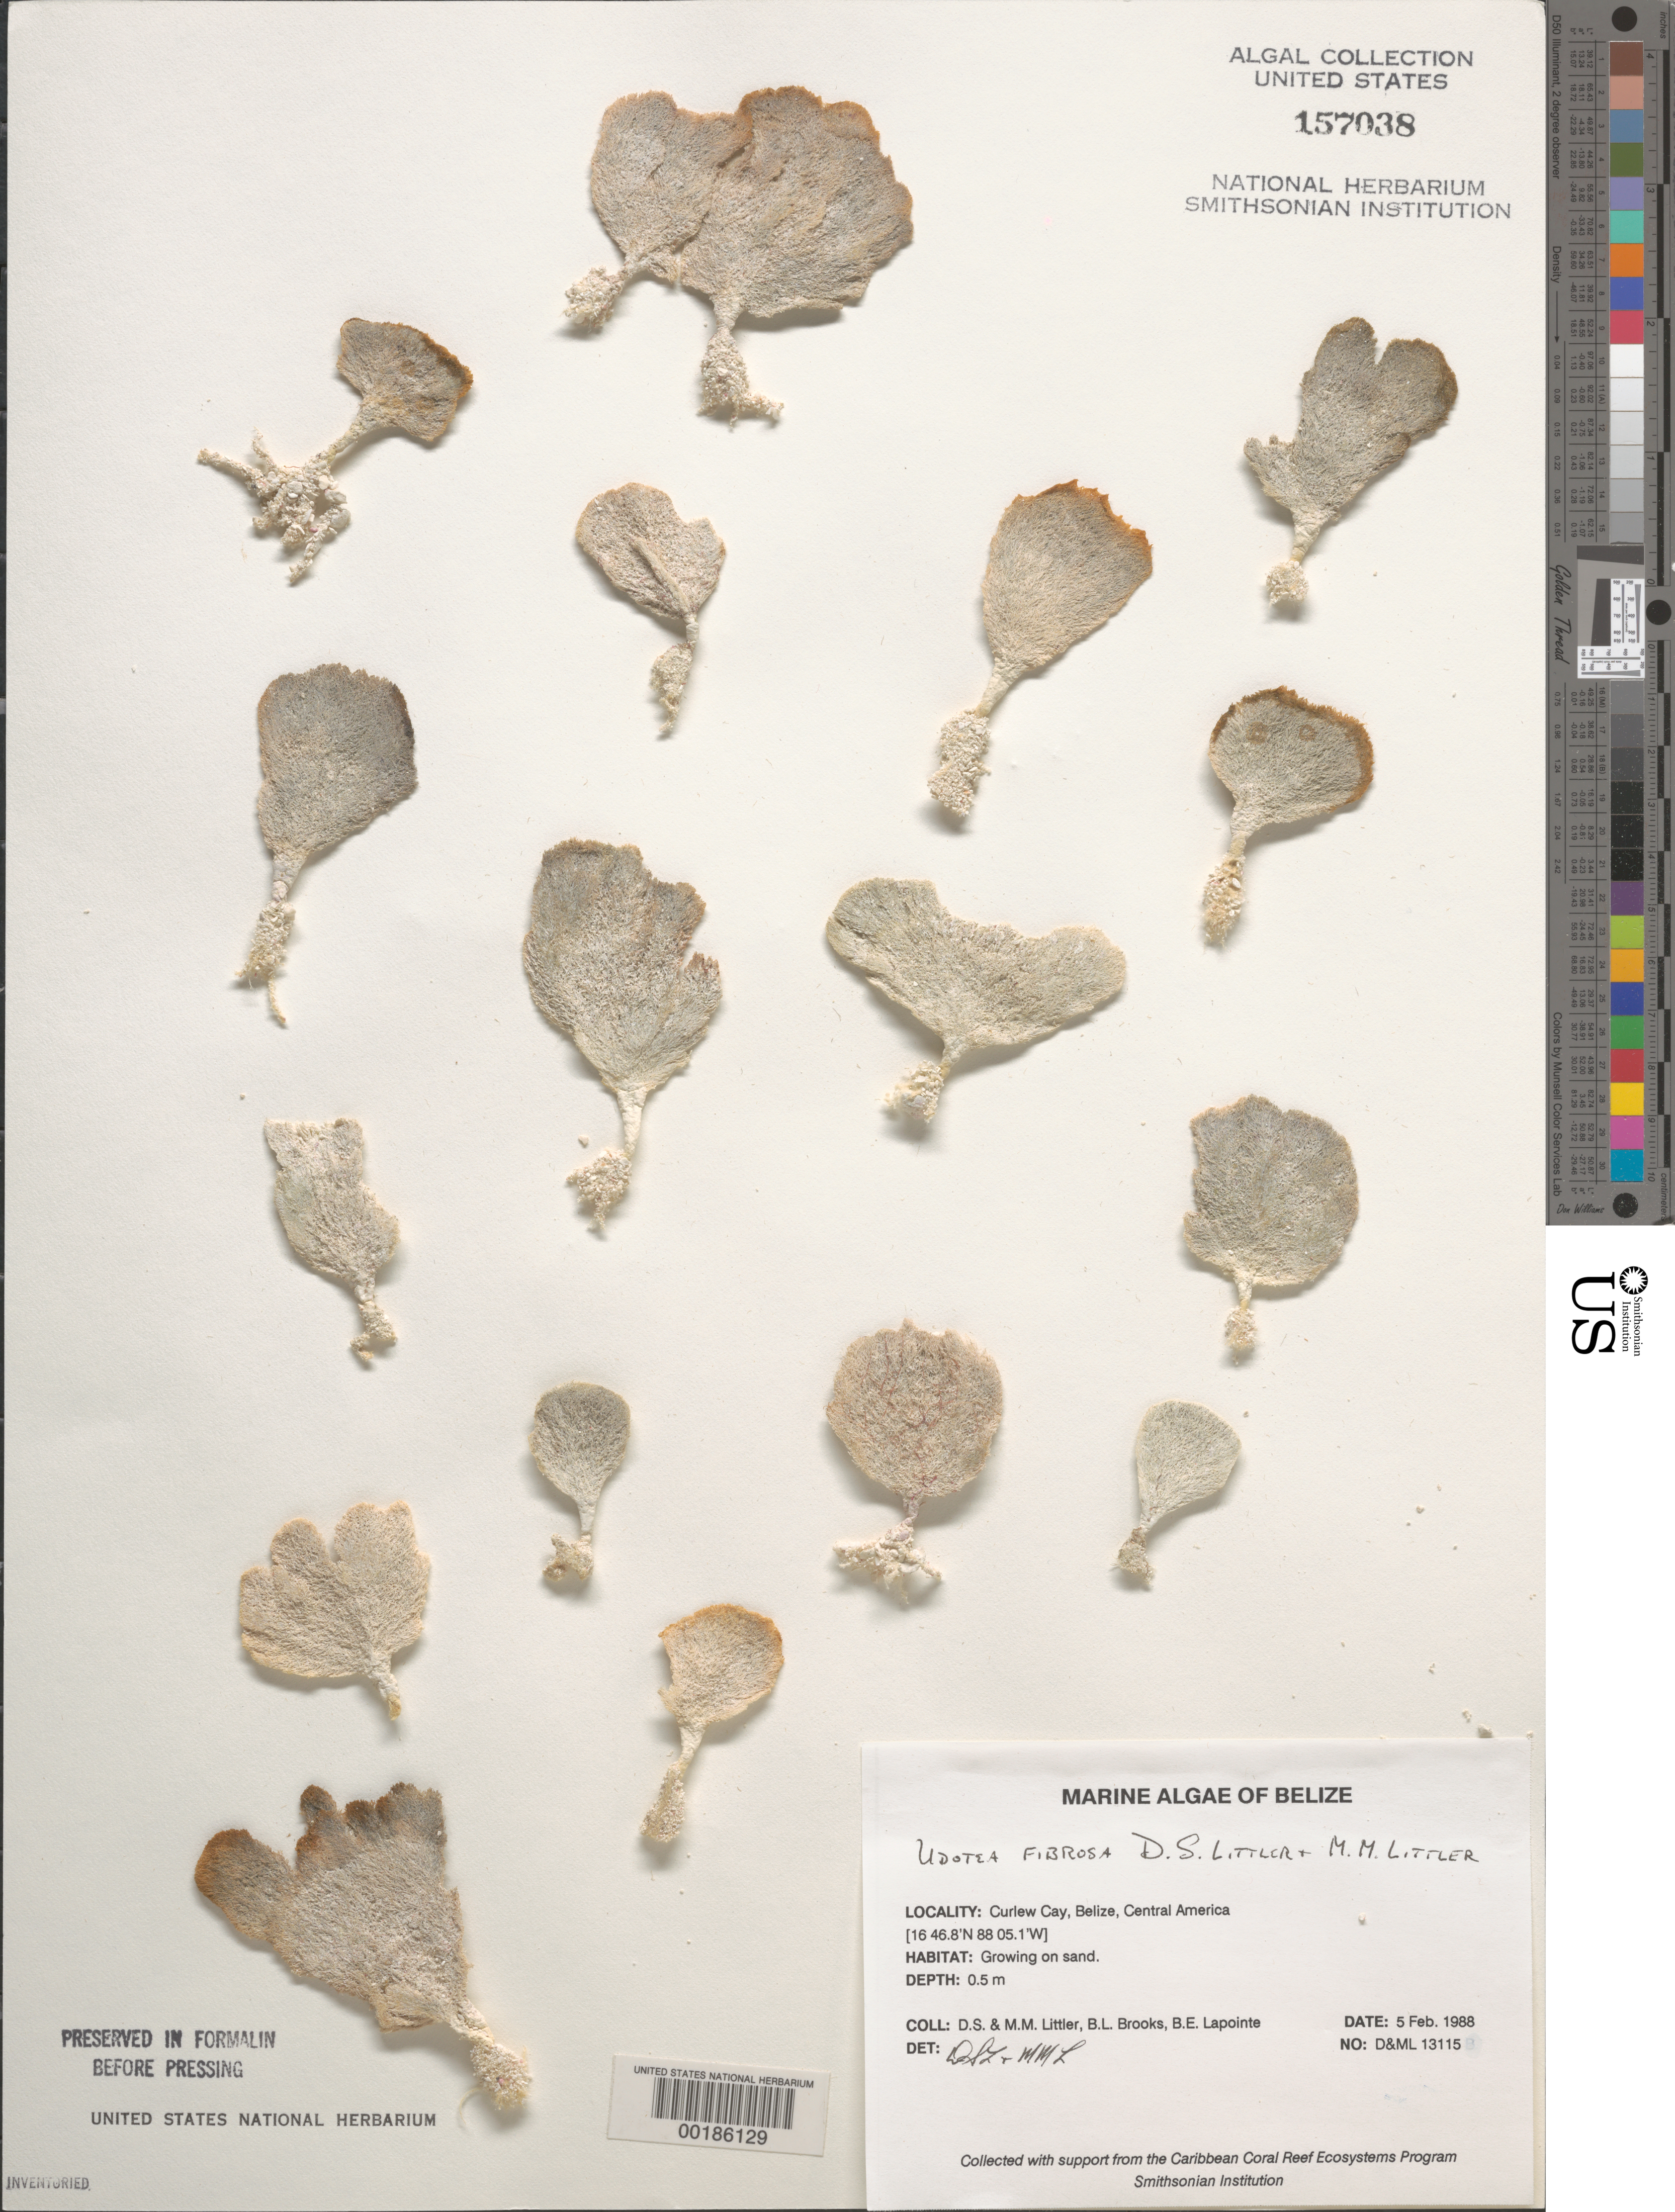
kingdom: Plantae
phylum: Chlorophyta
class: Ulvophyceae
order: Bryopsidales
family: Udoteaceae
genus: Udotea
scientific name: Udotea fibrosa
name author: D.S. Littler & Littler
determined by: Littler, D. S.; Littler, M. M.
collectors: D. S. Littler, M. M. Littler, B. Brooks & B. Lapointe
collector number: D&ML 13115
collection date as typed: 05 Feb 1988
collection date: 1988-02-05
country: Belize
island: Curlew Cay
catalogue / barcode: US 157038